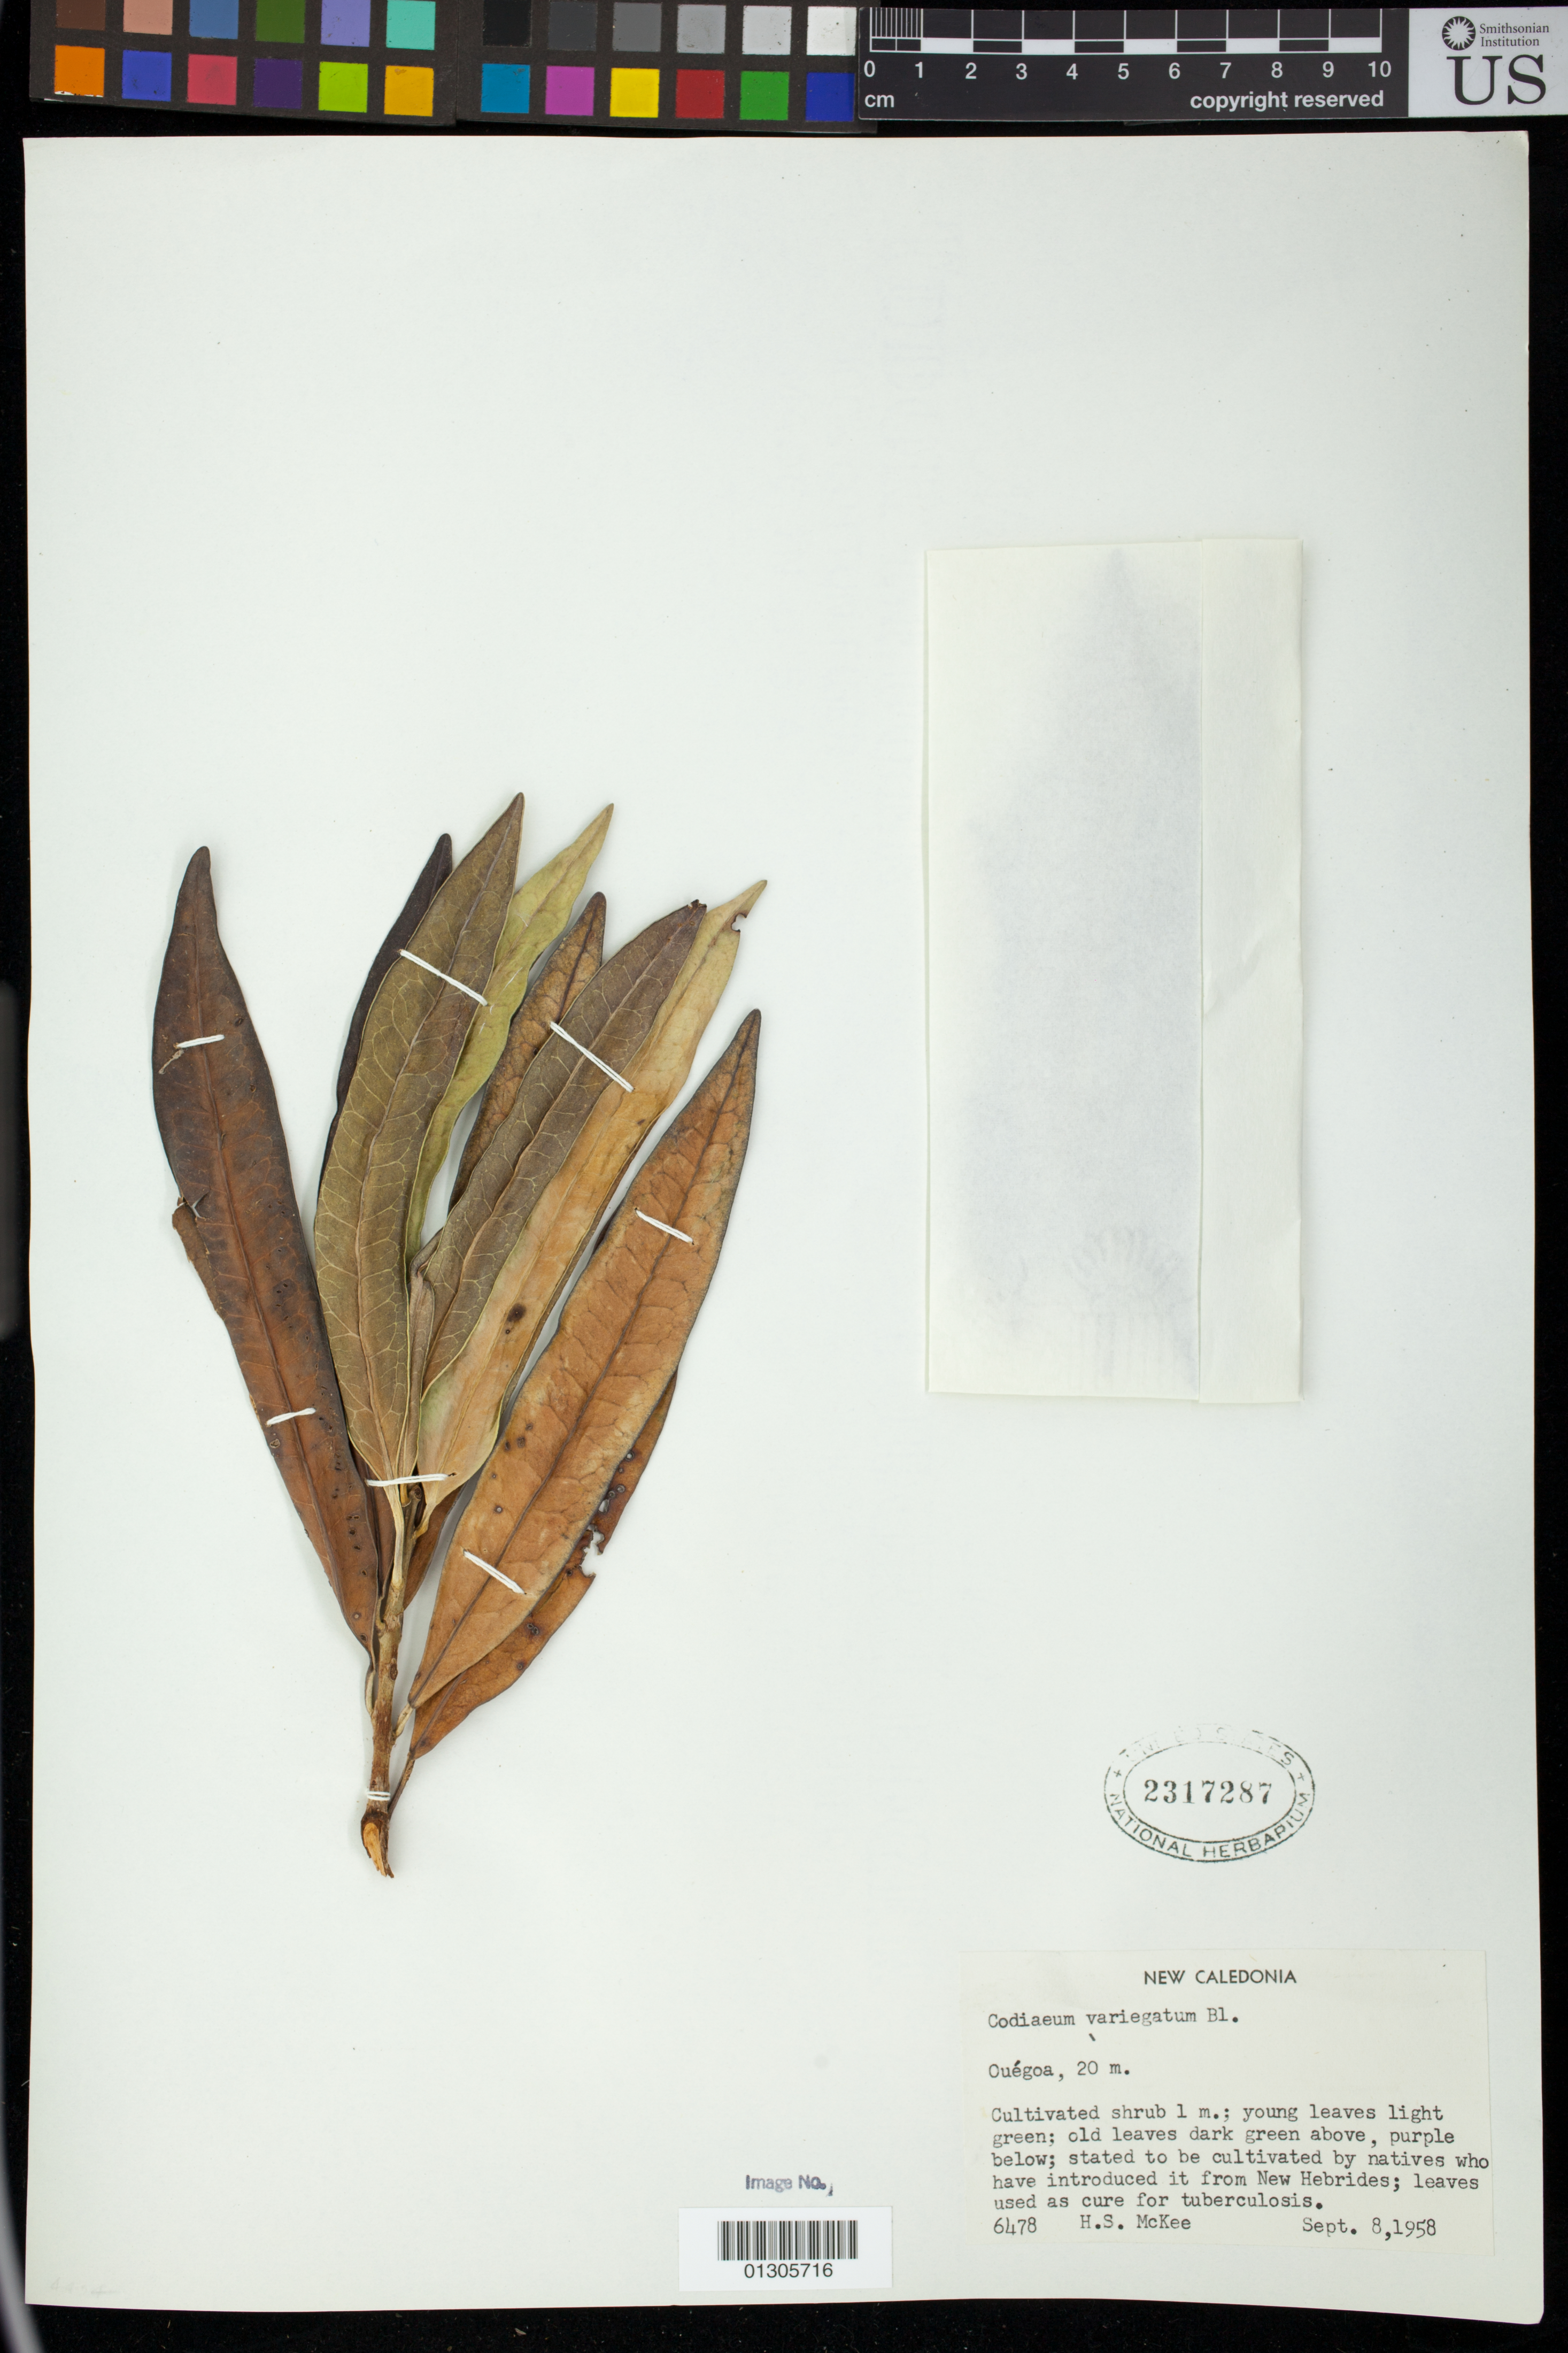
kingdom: Plantae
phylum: Tracheophyta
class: Magnoliopsida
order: Malpighiales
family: Euphorbiaceae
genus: Codiaeum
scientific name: Codiaeum variegatum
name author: (L.) Rumph. ex A. Juss.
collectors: H. S. McKee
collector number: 6478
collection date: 1958-09-08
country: New Caledonia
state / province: North Province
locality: Ouegoa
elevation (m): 20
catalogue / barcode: US 2317287